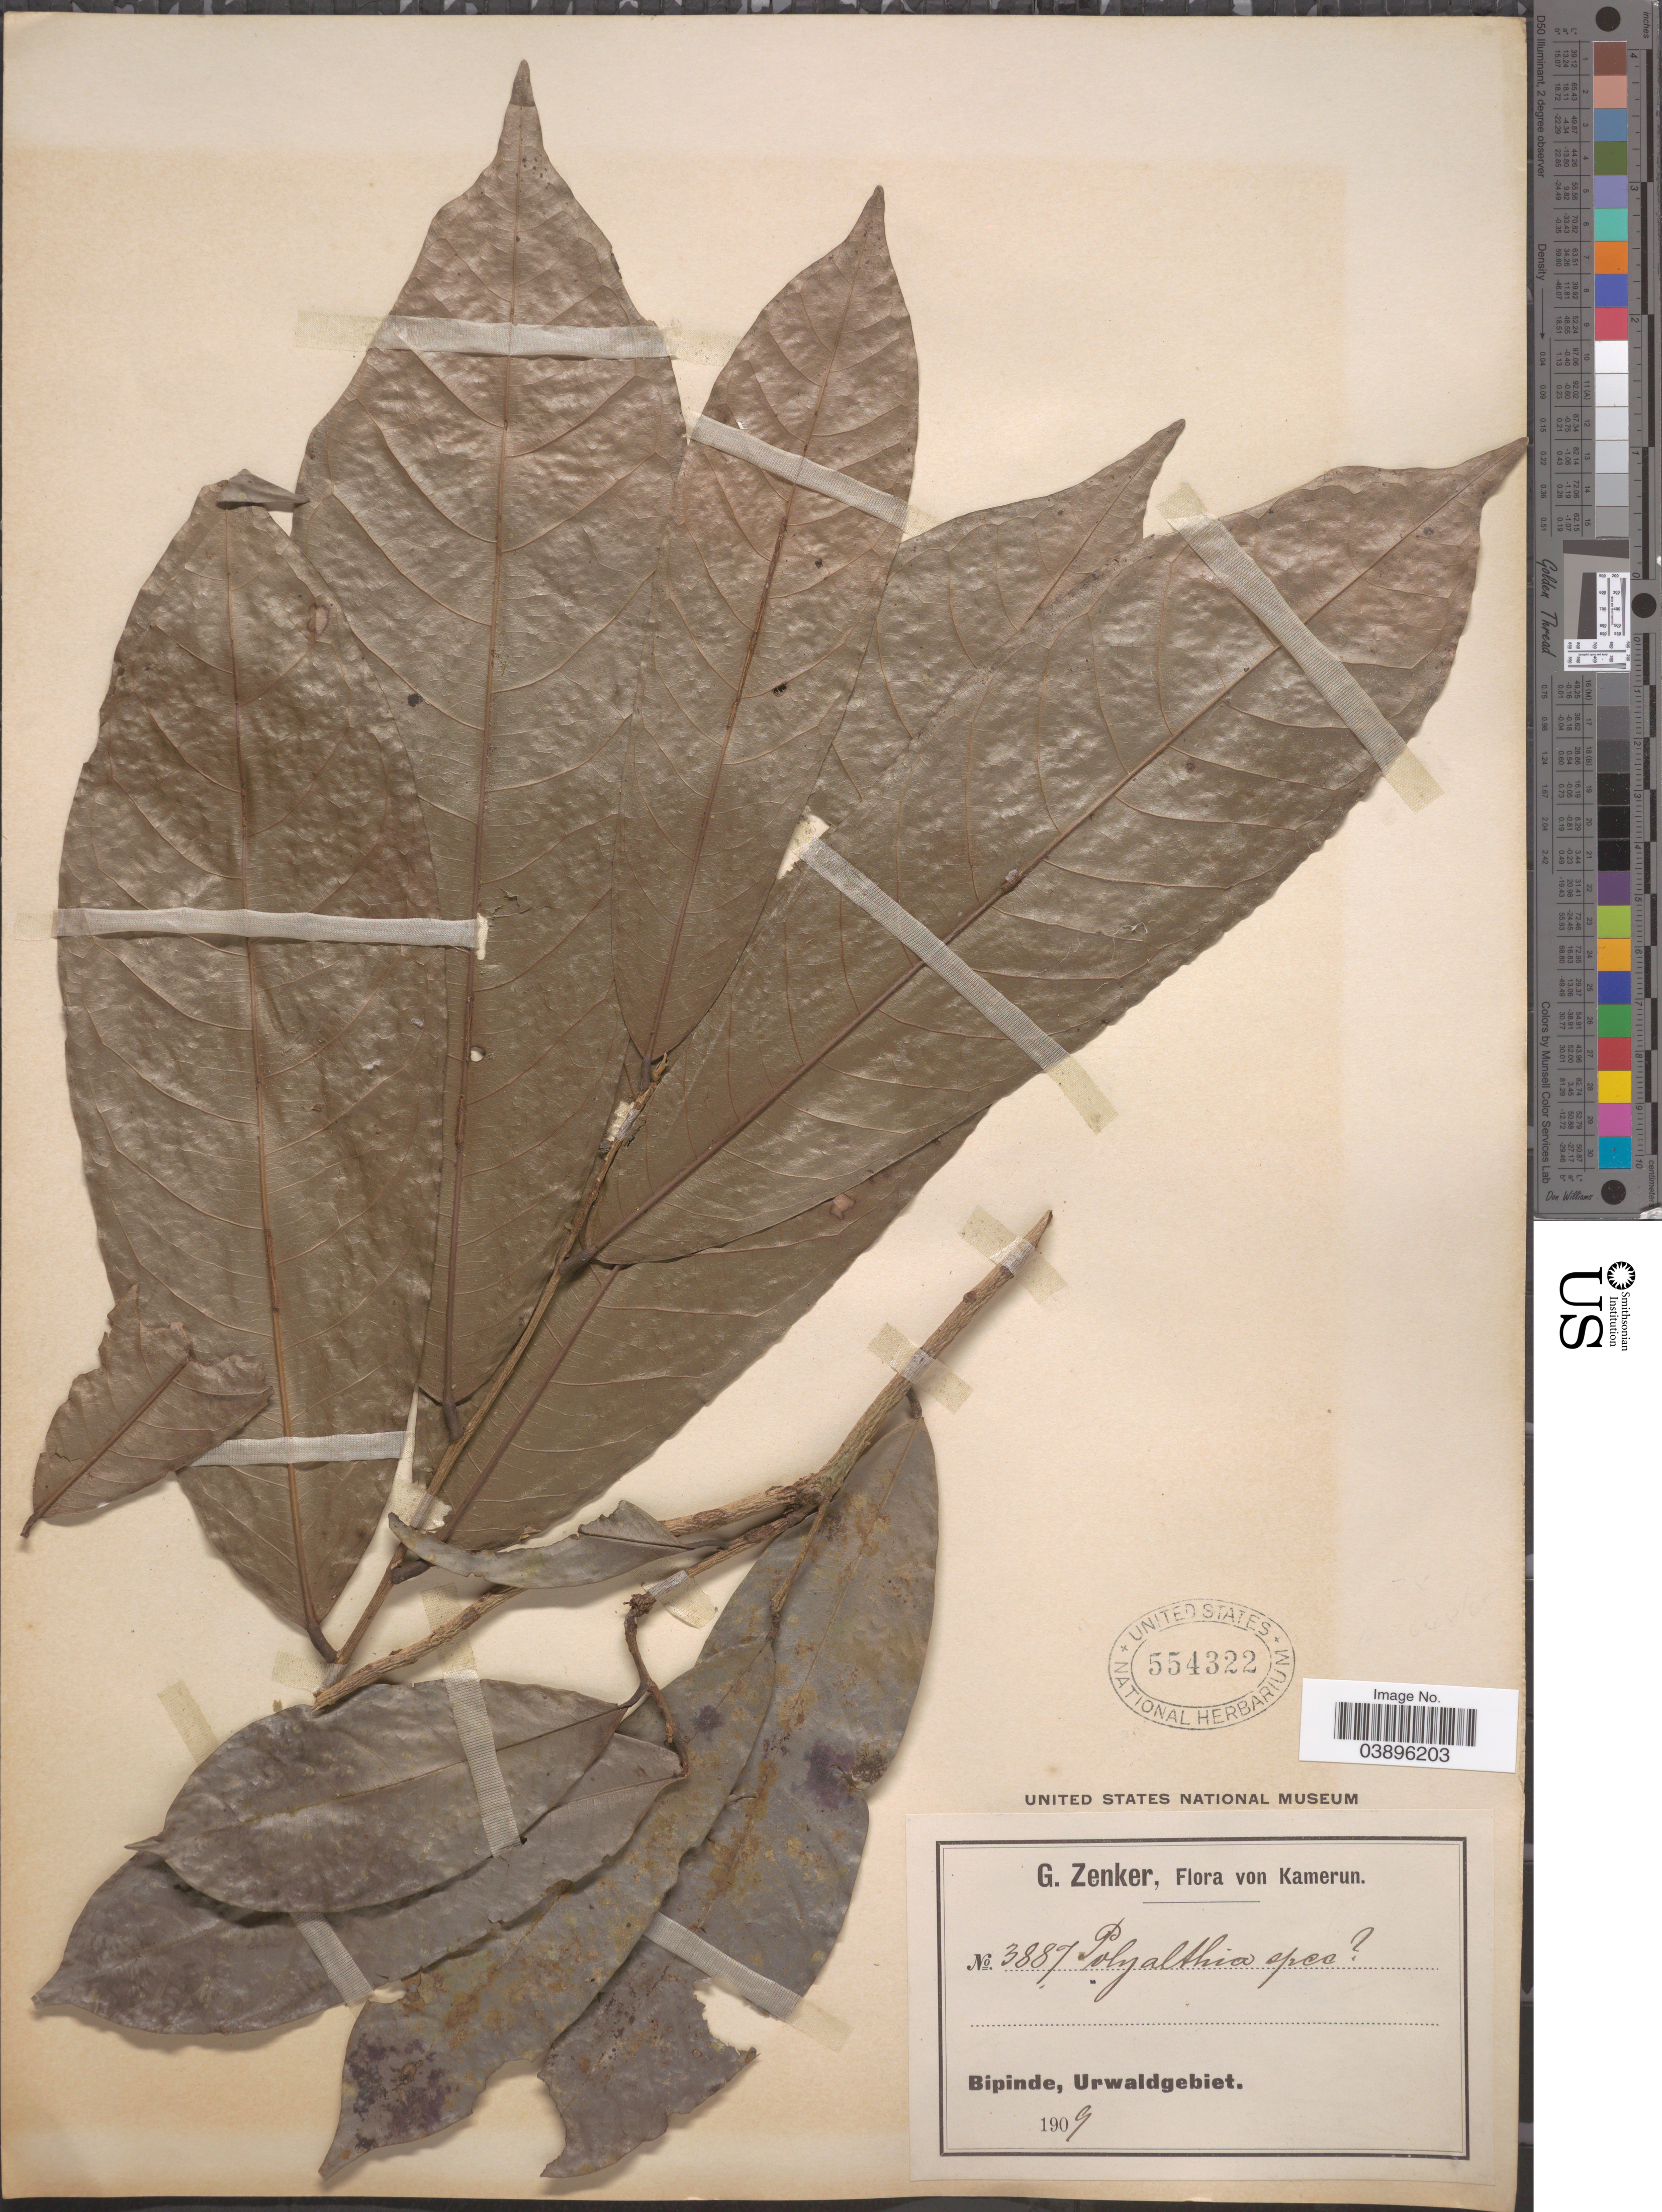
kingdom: Plantae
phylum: Tracheophyta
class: Magnoliopsida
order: Magnoliales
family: Annonaceae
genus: Polyalthia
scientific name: Polyalthia sp.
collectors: G. A. Zenker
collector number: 3887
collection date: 1909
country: Cameroon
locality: Bipinde, Urwaldgebiet.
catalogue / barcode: US 554322